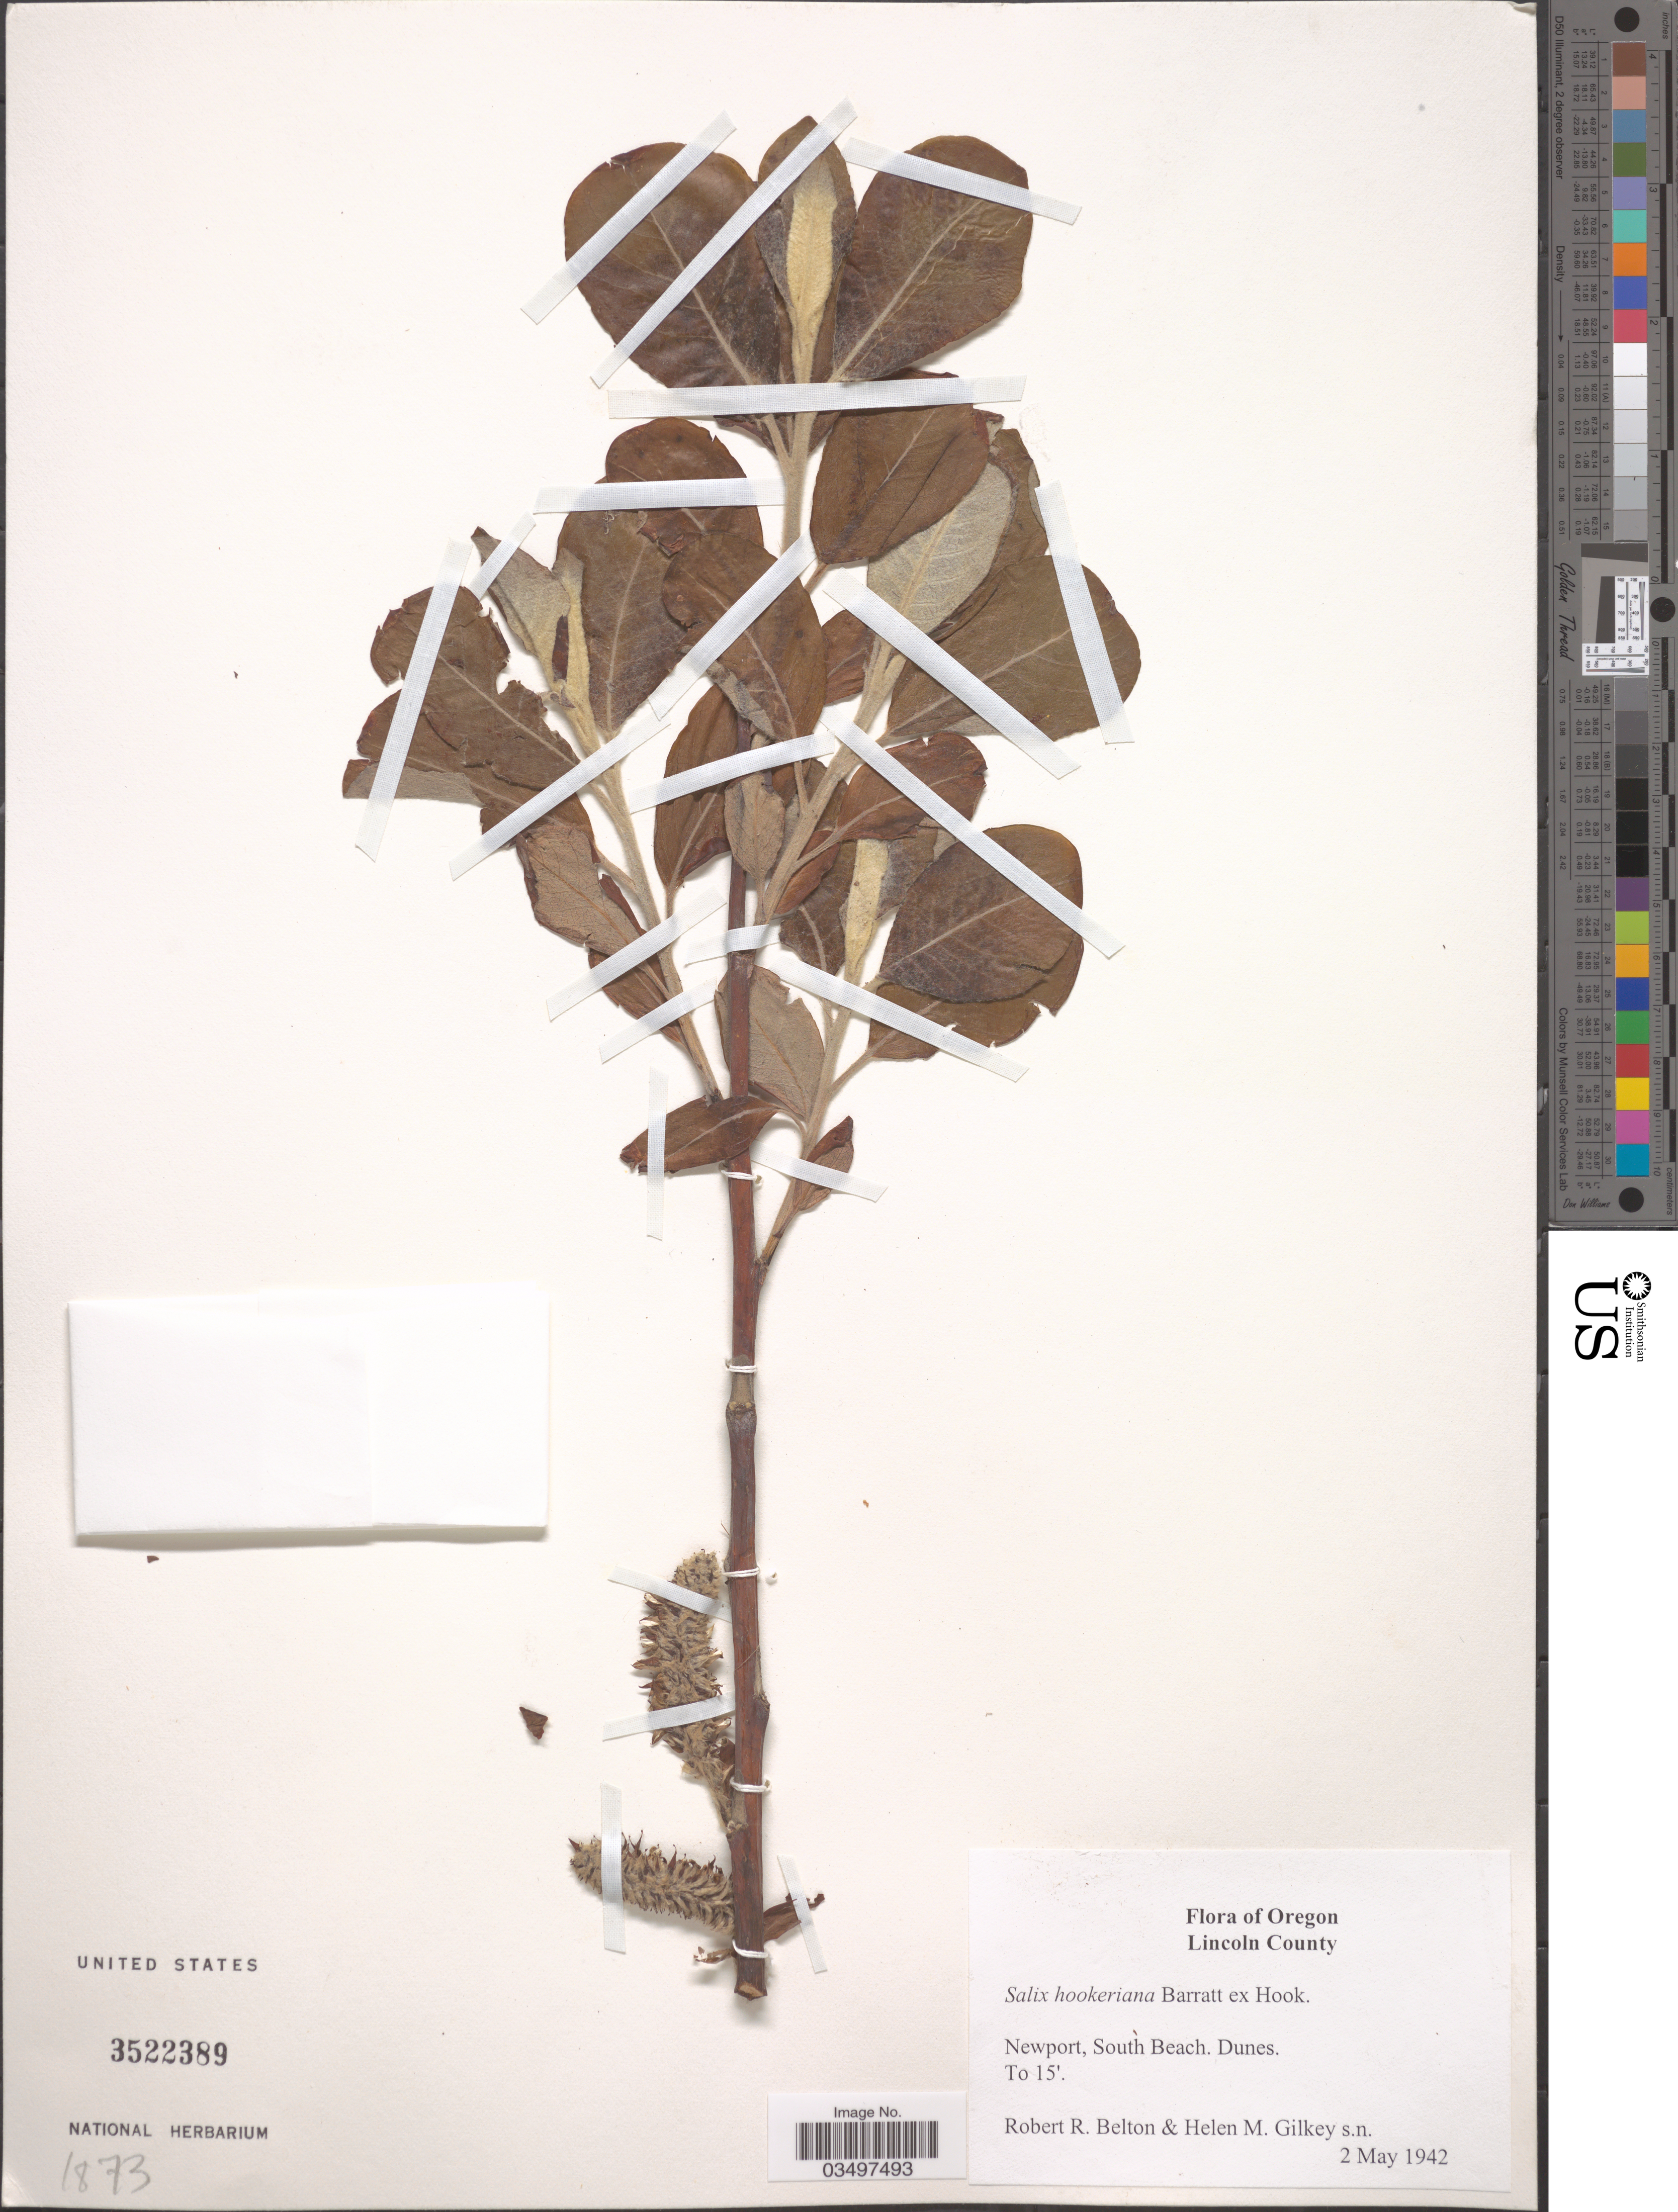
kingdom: Plantae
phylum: Tracheophyta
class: Magnoliopsida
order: Malpighiales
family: Salicaceae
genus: Salix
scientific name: Salix hookeriana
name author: Barratt ex Hook.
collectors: R. Belton & H. Gilkey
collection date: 1942-05-02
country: United States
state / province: Oregon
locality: Lincoln County. Newport, South Beach.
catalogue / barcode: US 3522389